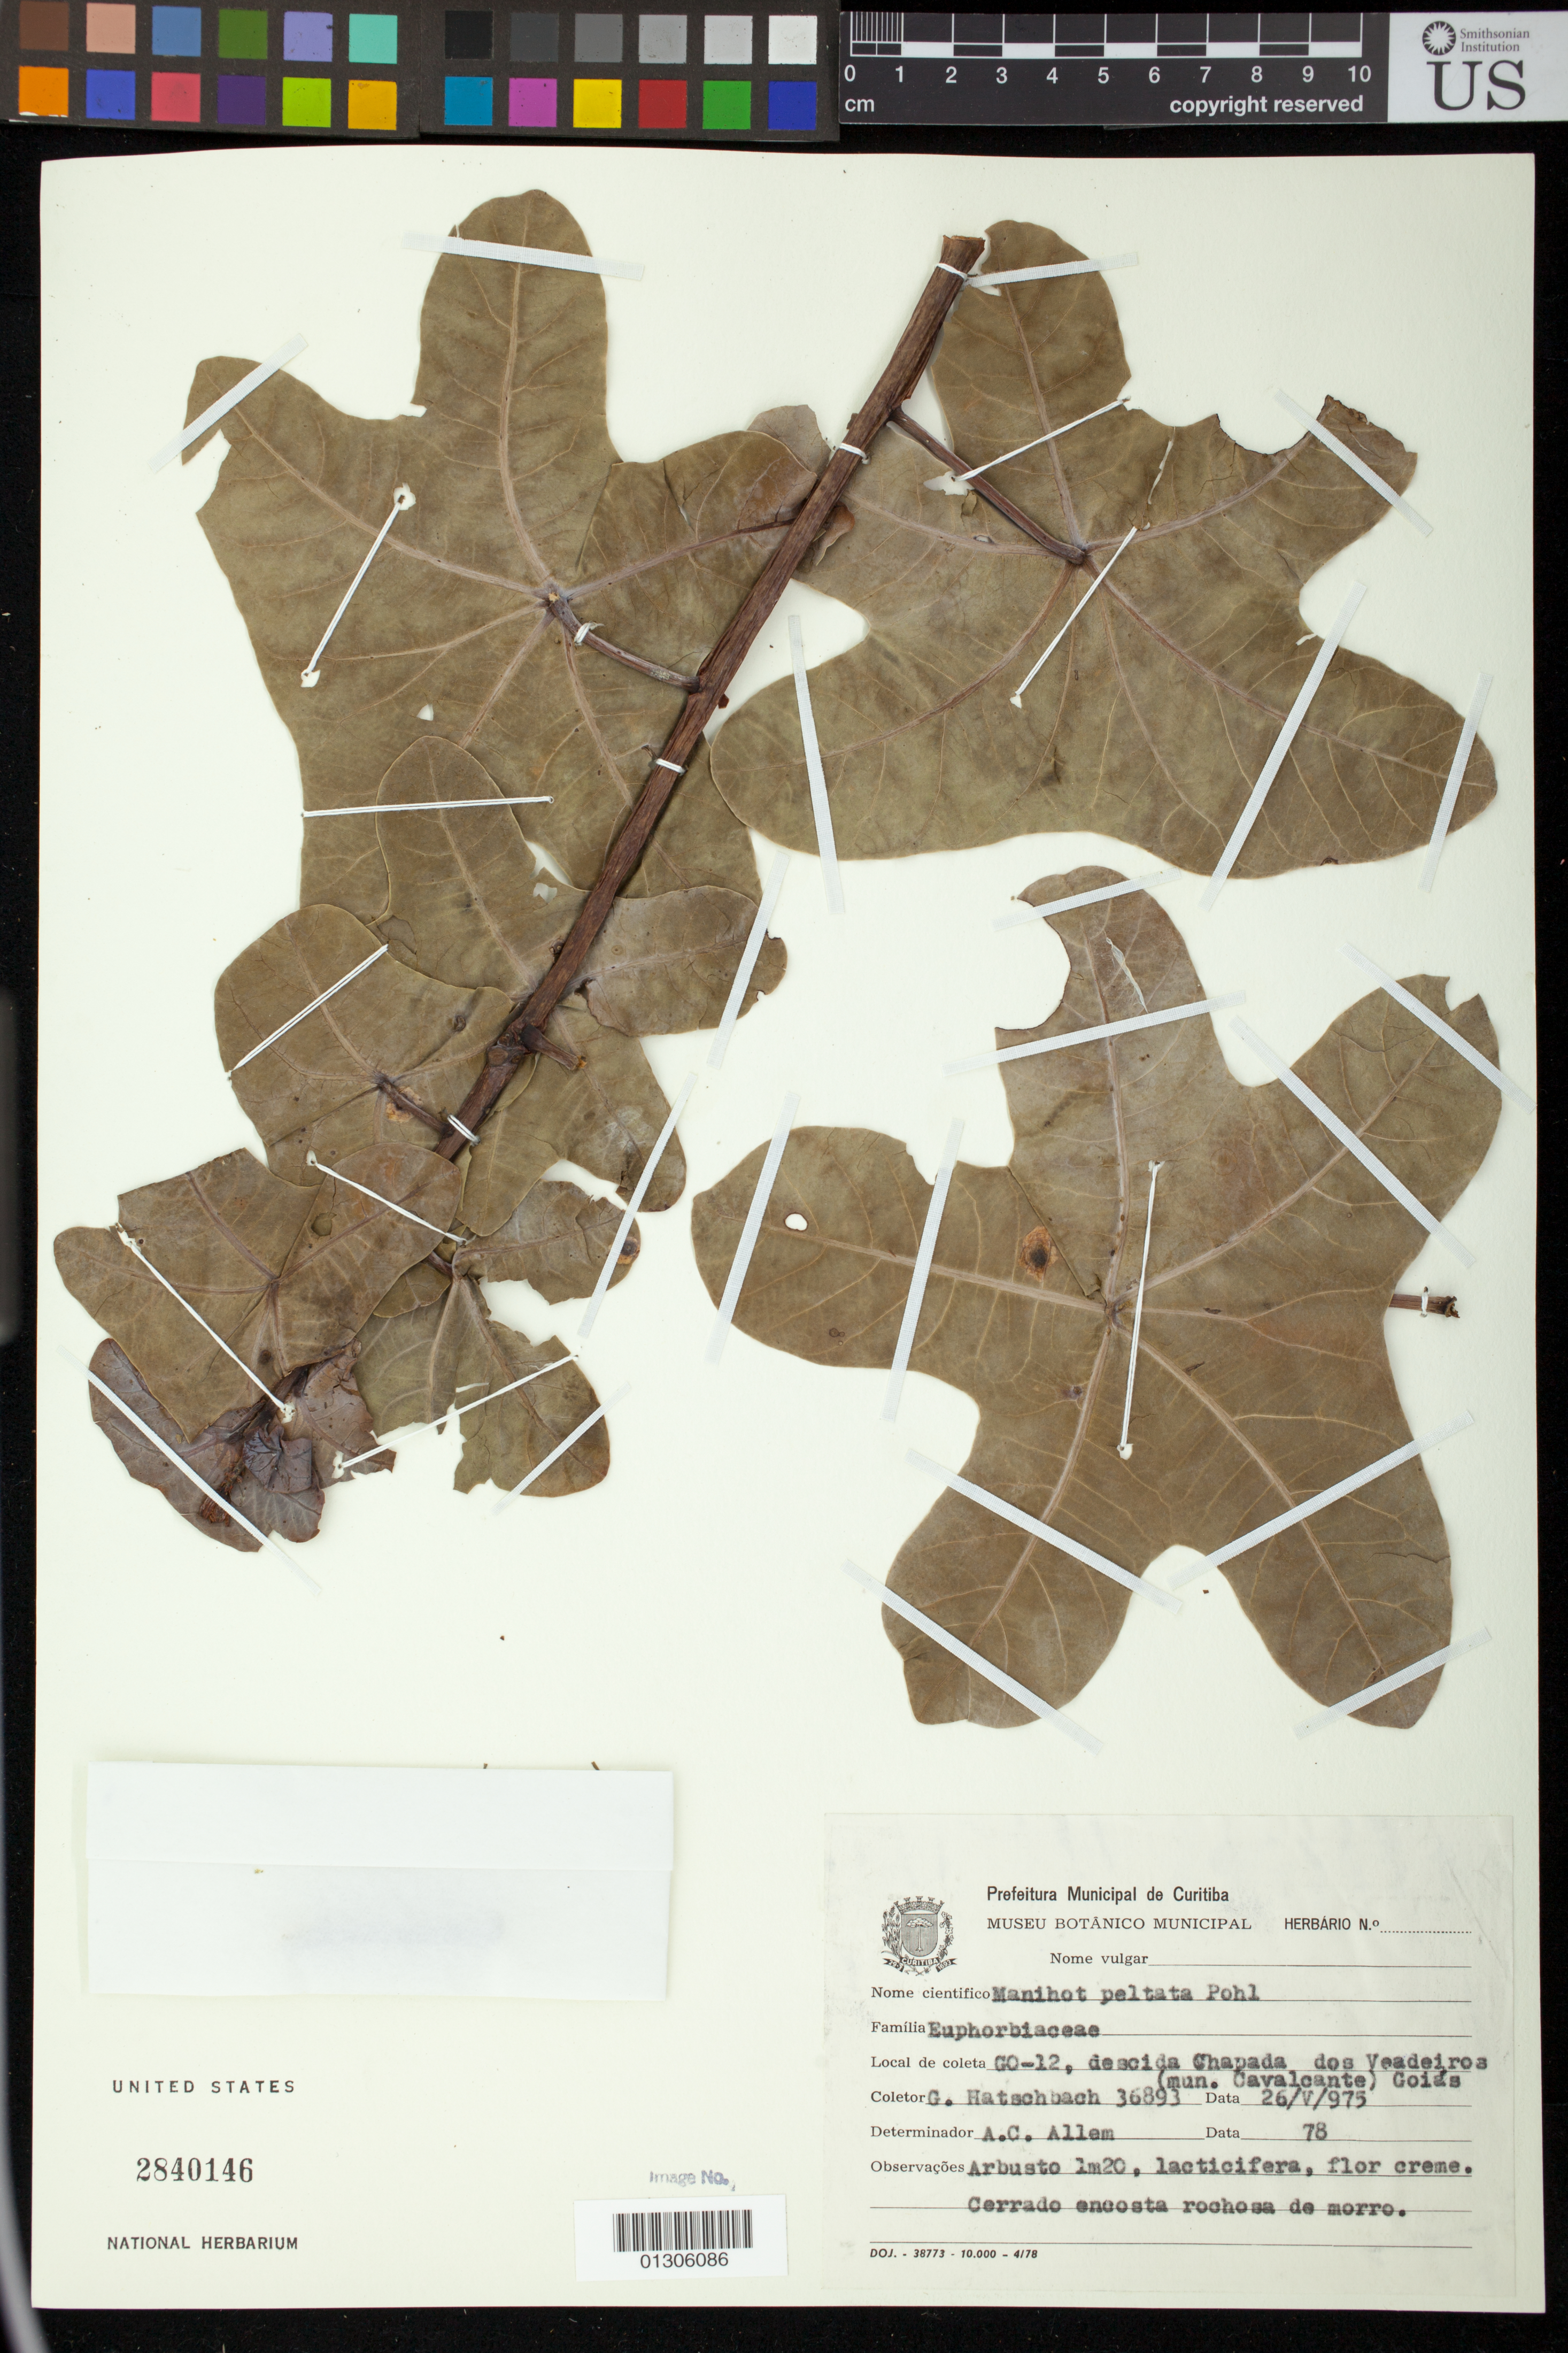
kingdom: Plantae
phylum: Tracheophyta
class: Magnoliopsida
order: Malpighiales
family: Euphorbiaceae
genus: Manihot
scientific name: Manihot peltata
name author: Pohl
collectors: G. Hatschbach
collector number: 36893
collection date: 1975-05-26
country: Brazil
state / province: Goias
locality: GO-12, descida Chapada dos Veadeiroa (mun. Cavalcante)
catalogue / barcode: US 2840146